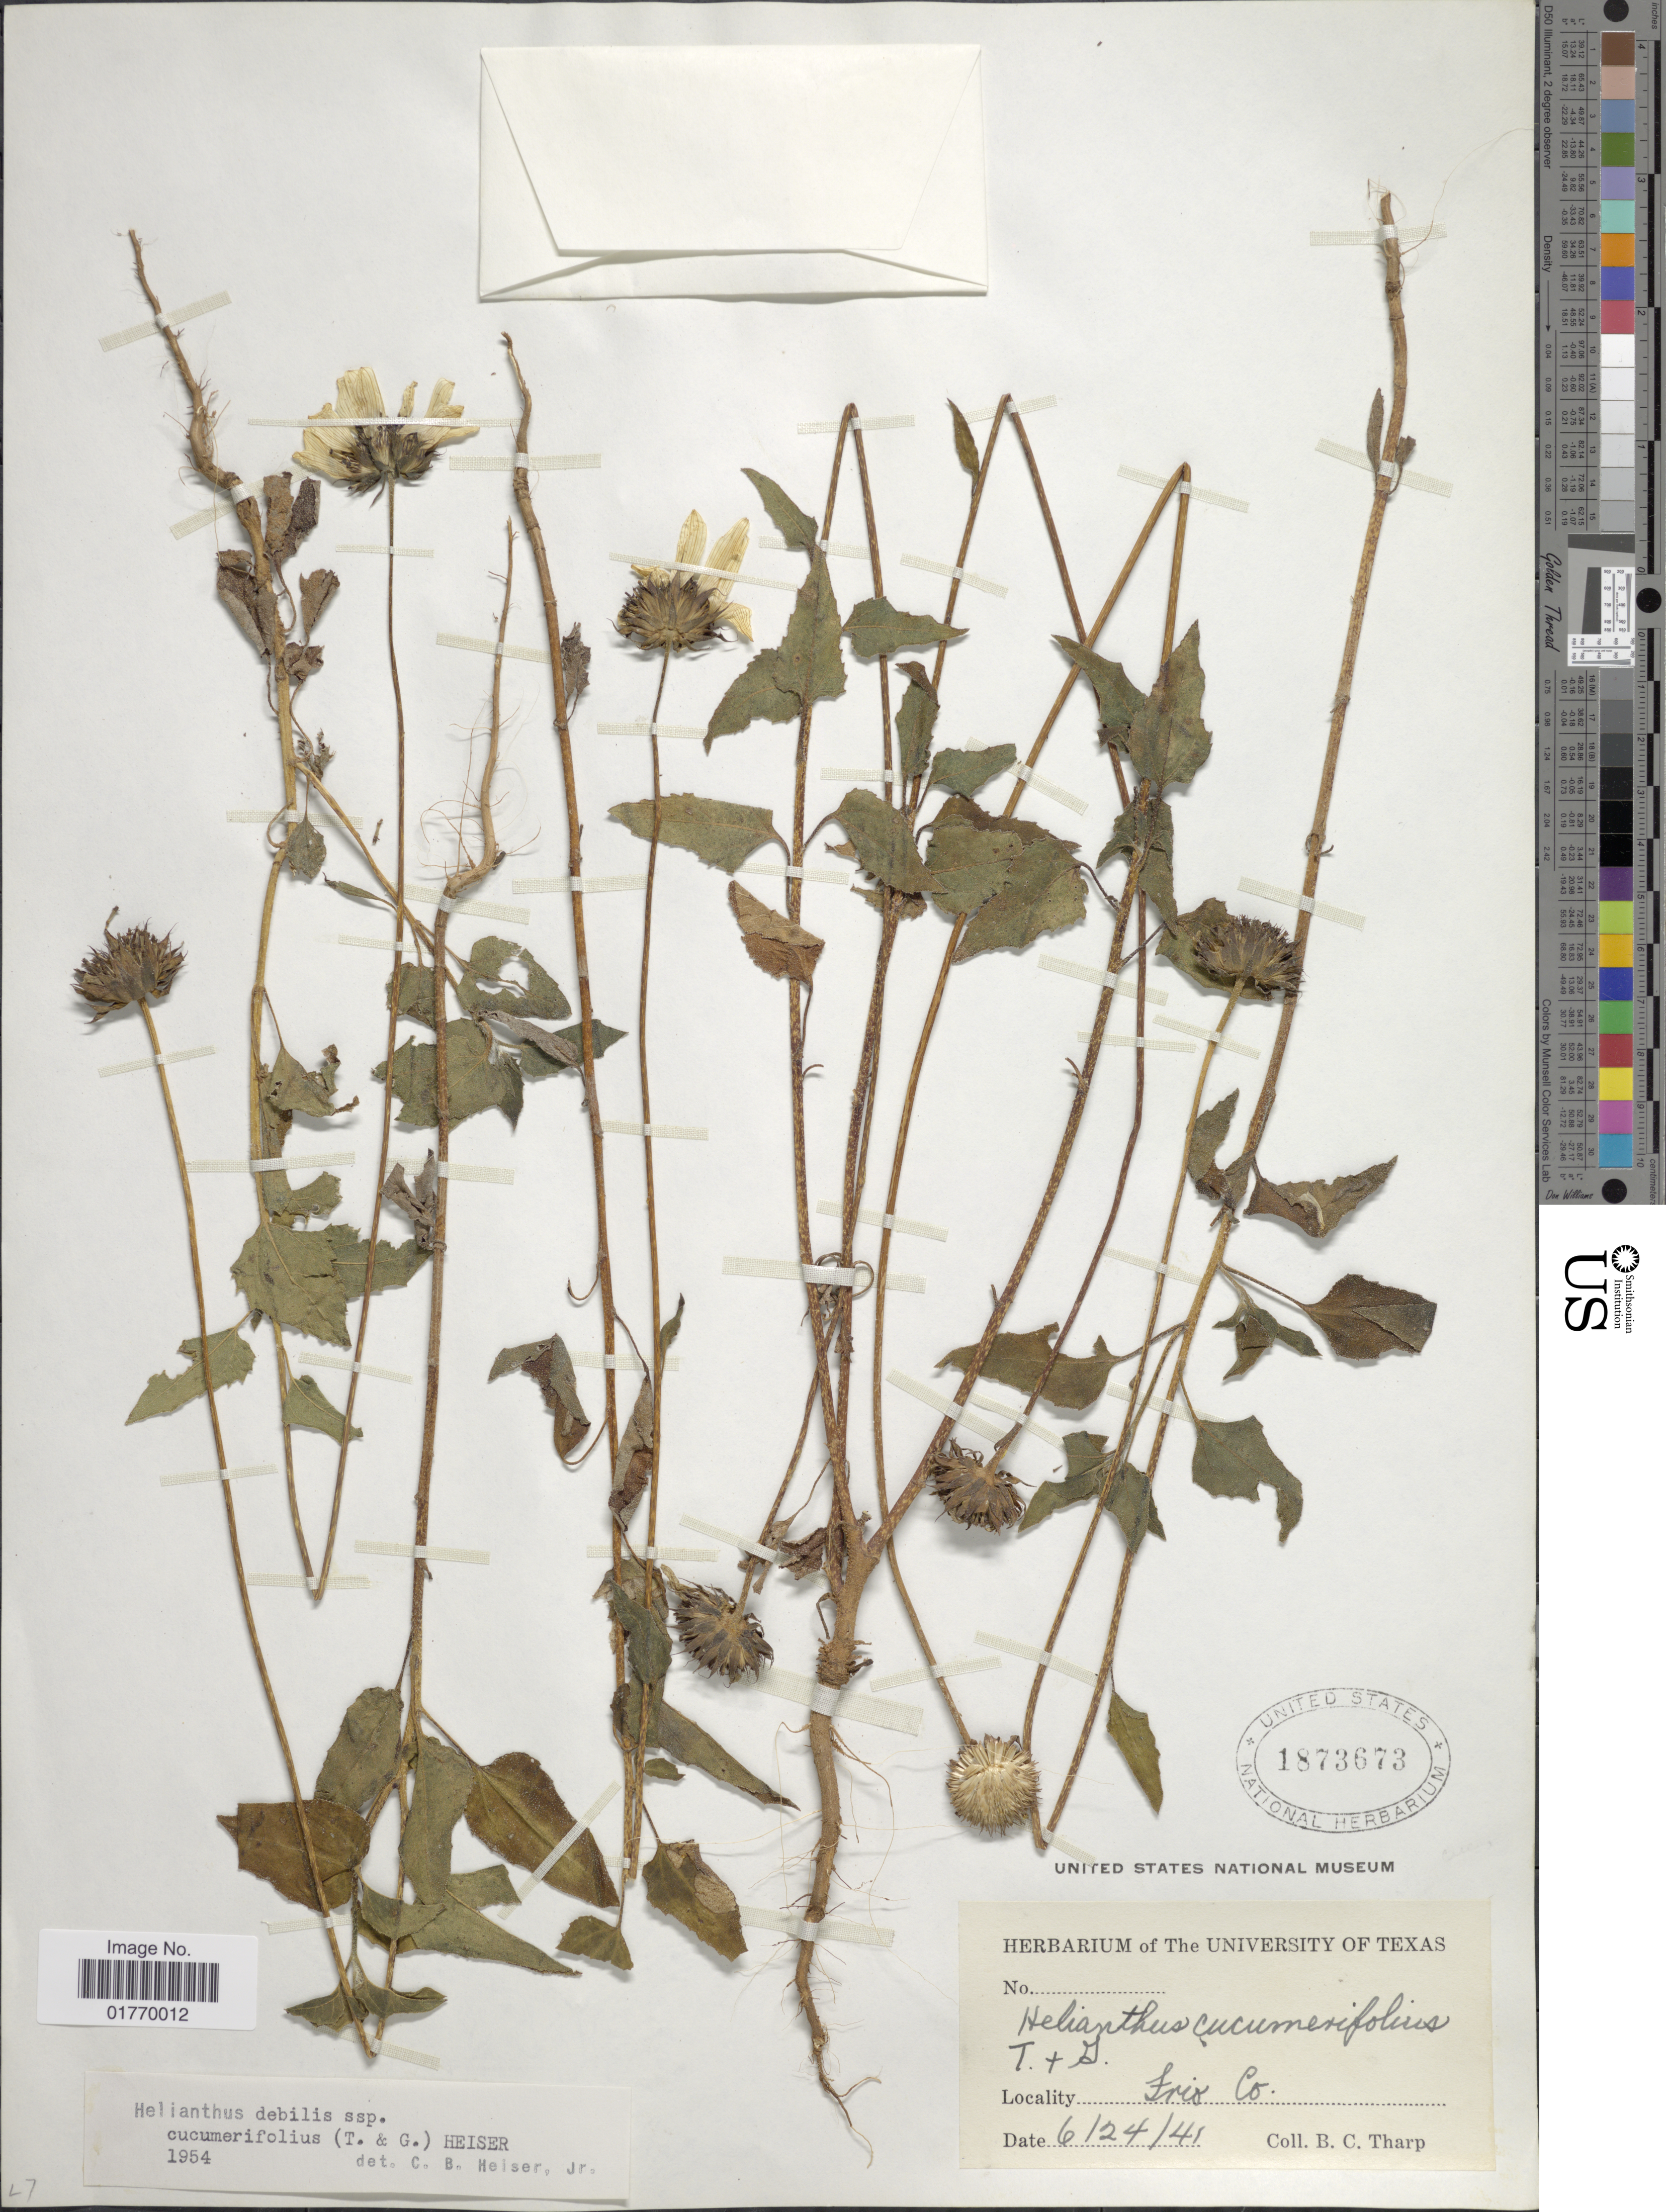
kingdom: Plantae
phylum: Tracheophyta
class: Magnoliopsida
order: Asterales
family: Asteraceae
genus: Helianthus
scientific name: Helianthus debilis subsp. cucumerifolius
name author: (Torr. & A. Gray) Heiser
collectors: B. C. Tharp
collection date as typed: Transcribed d/m/y: 24/6/41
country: United States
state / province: Texas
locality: Frio Co.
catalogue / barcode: US 1873673